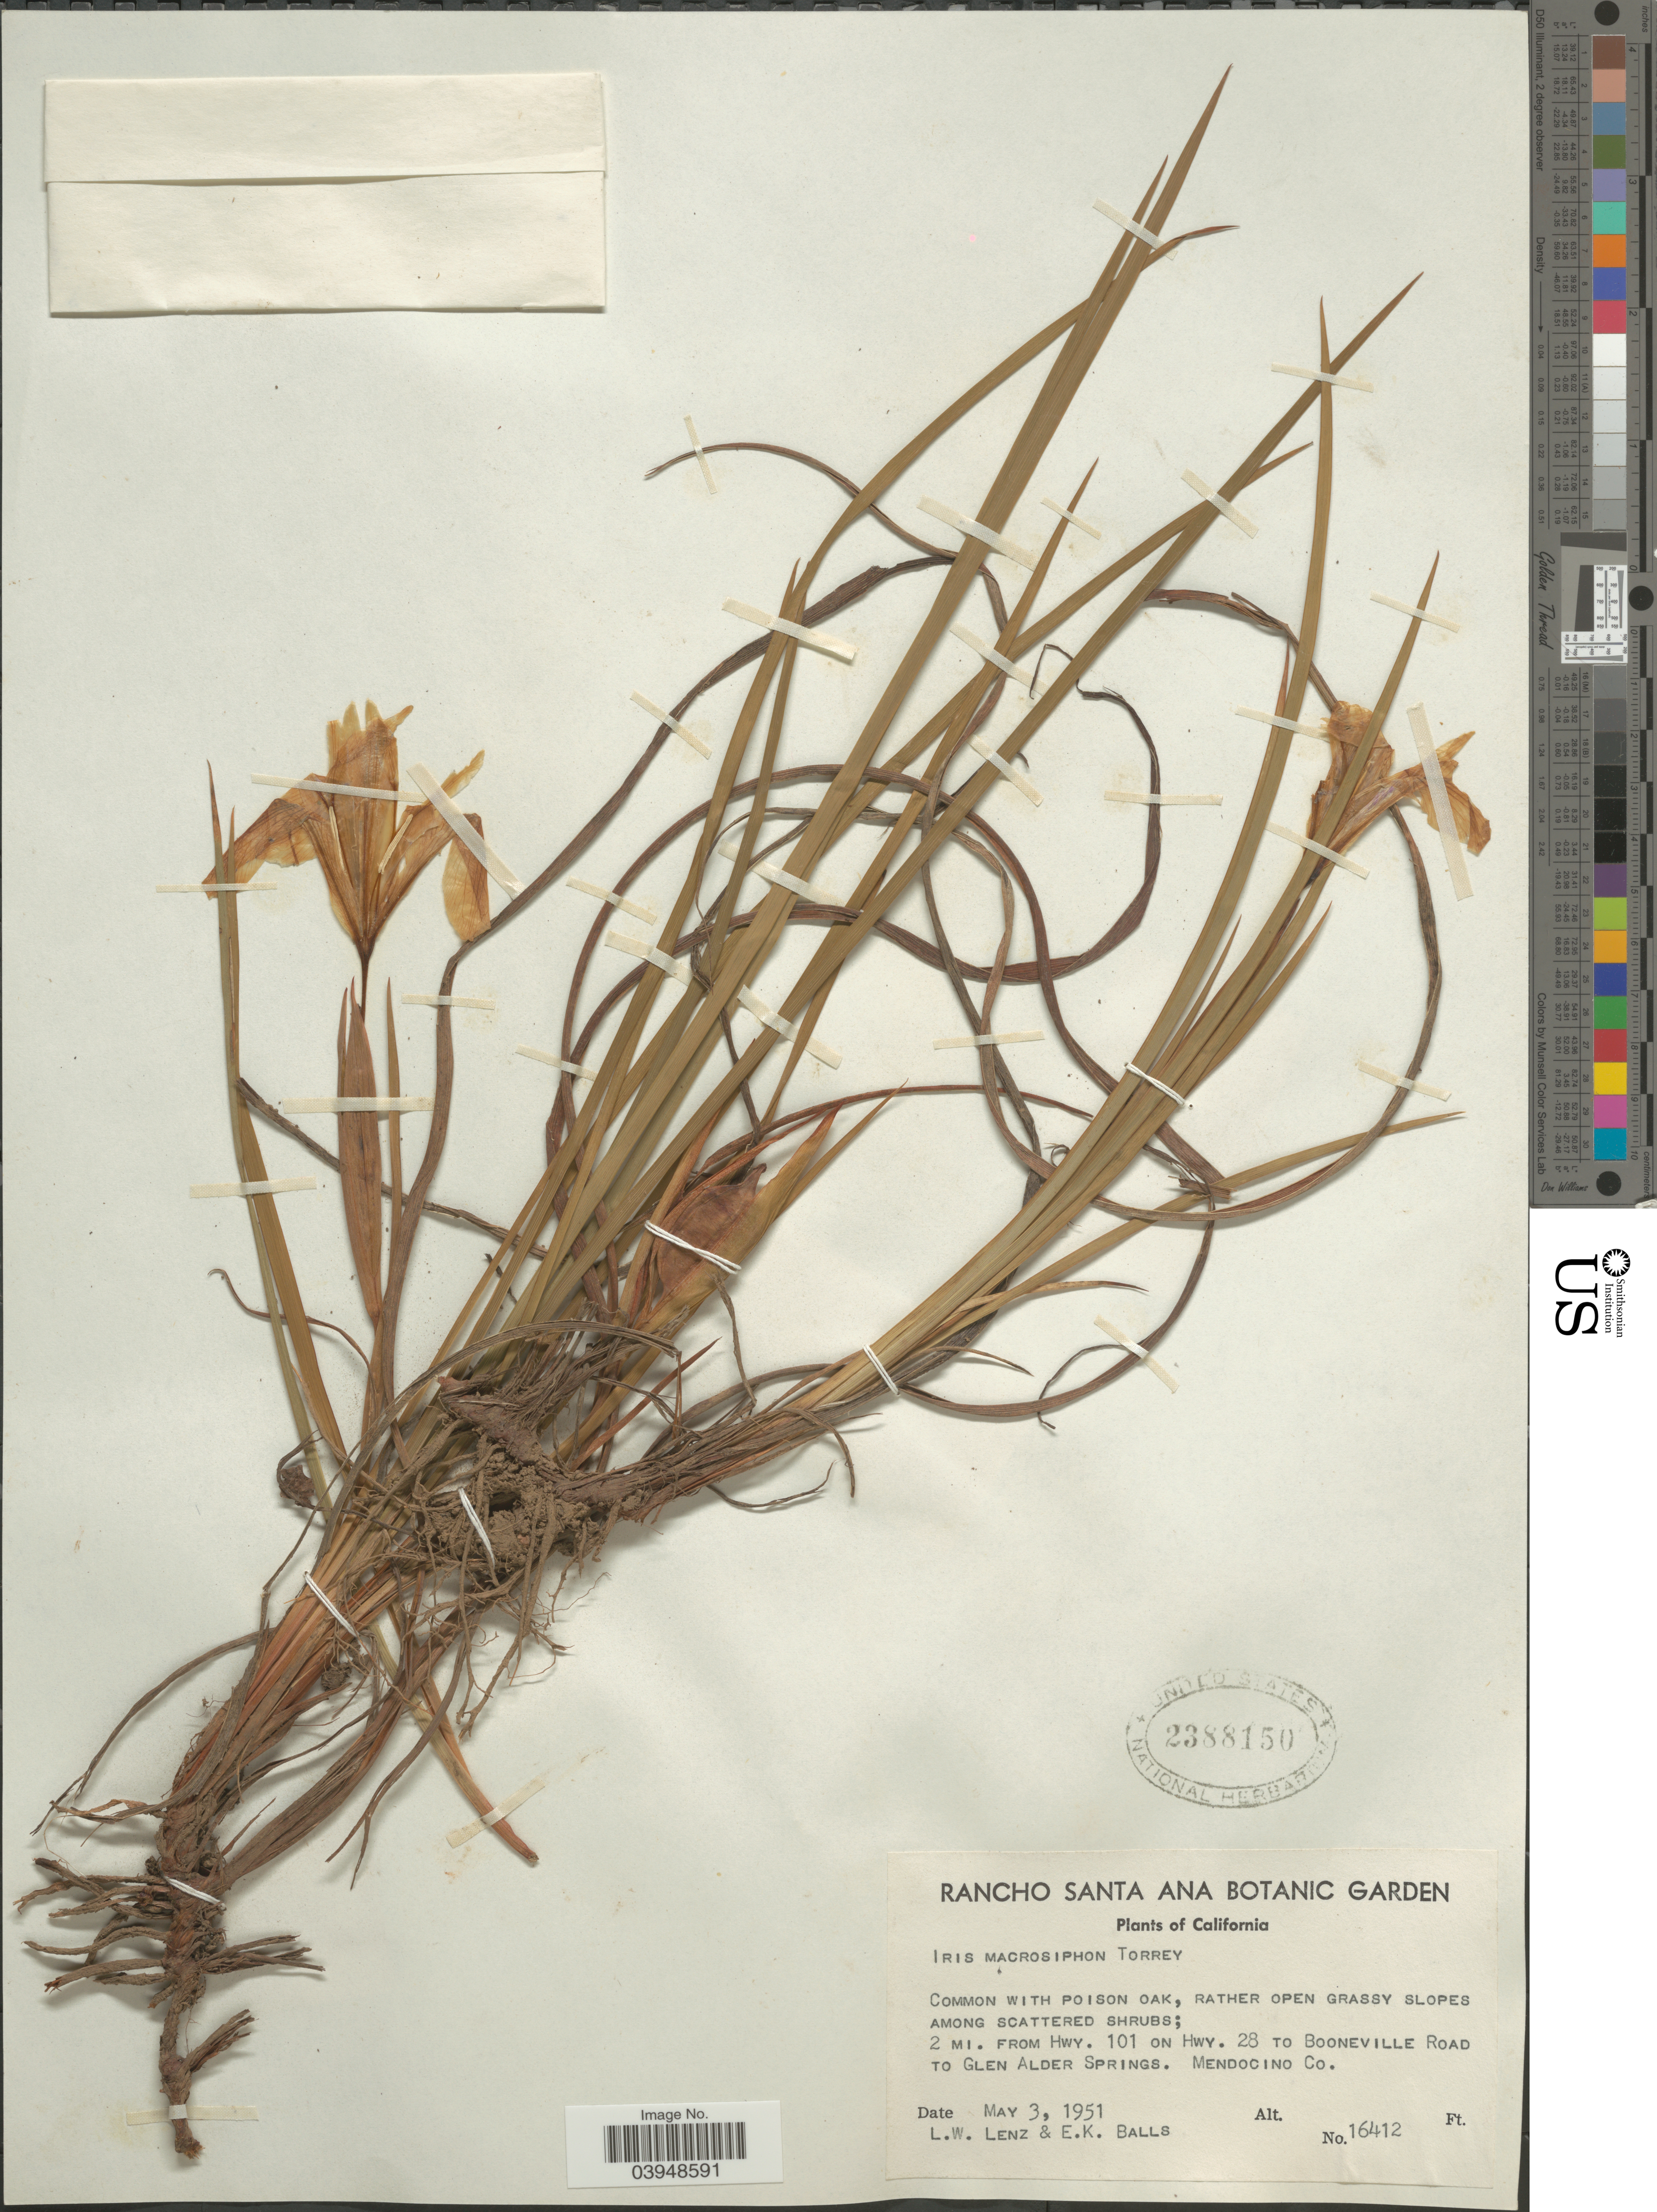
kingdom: Plantae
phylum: Tracheophyta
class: Liliopsida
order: Asparagales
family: Iridaceae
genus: Iris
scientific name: Iris macrosiphon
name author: Torr.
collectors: L. Lenz & E. K. Balls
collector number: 16412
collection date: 1951-05-03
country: United States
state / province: California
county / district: Mendocino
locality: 2 mi. from Hwy. 101 on Hwy. 28 to Booneville Road to Glen Alder Springs. Mendocino Co.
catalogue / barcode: US 2388150